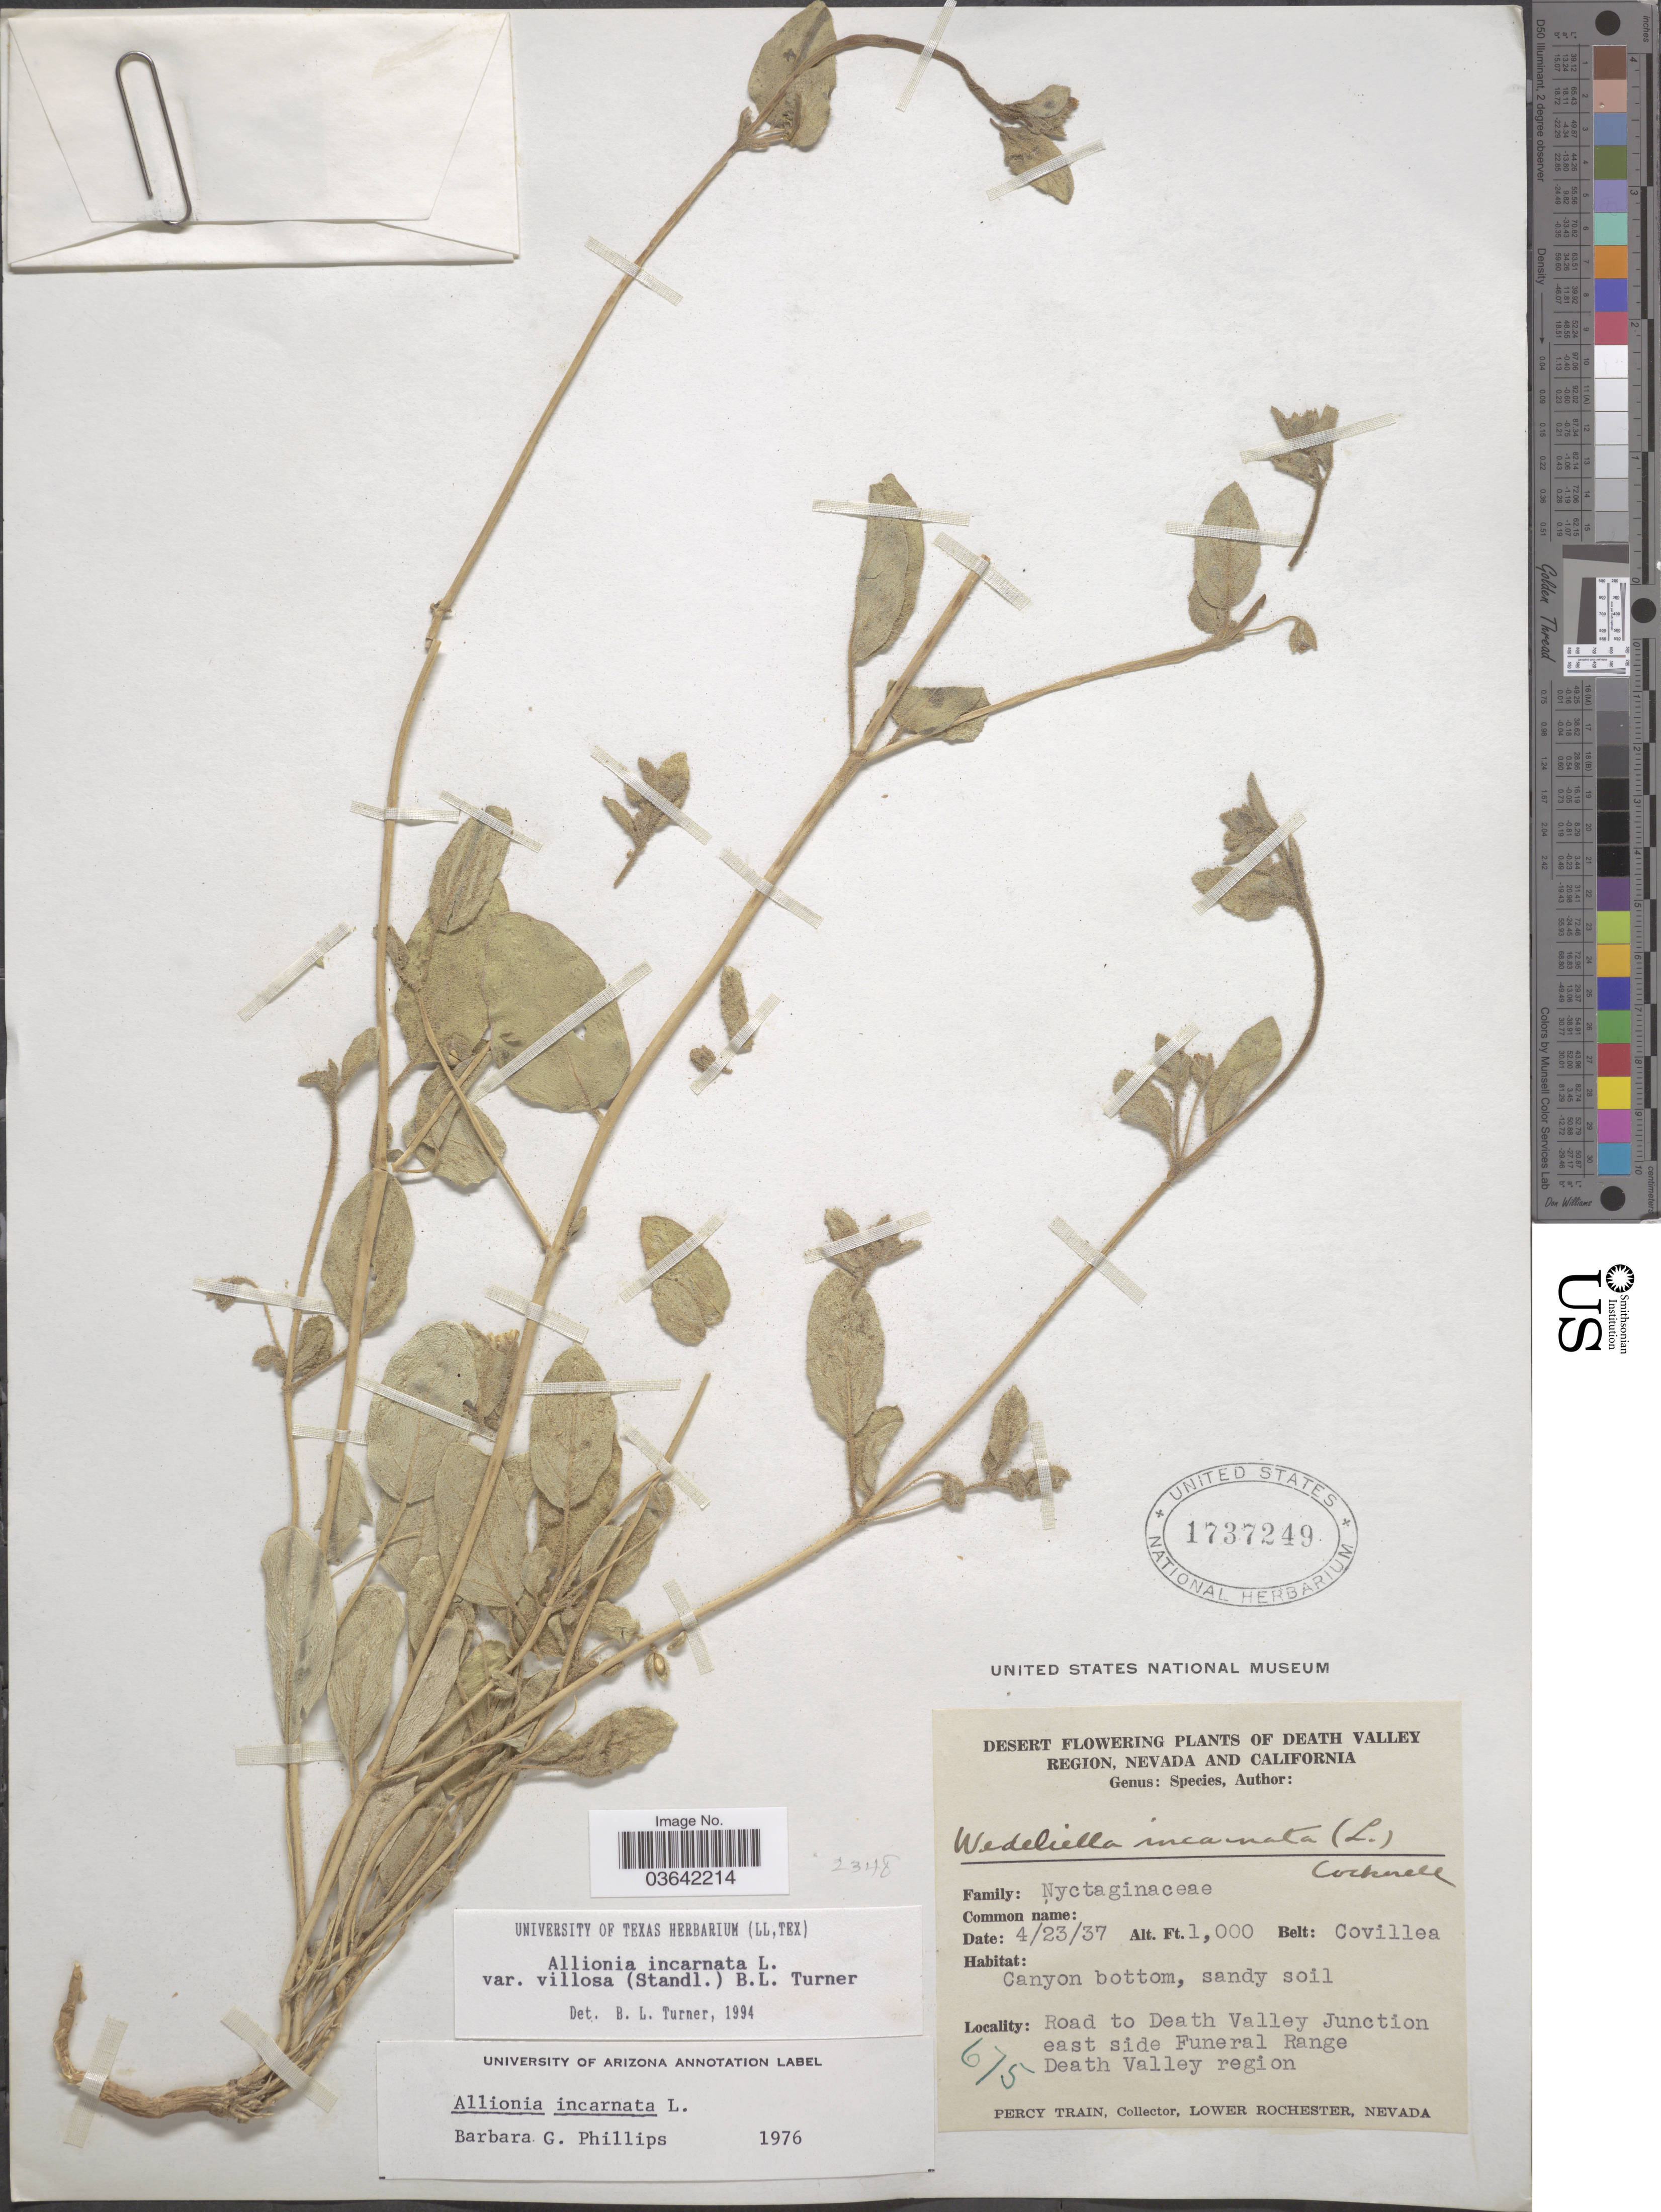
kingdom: Plantae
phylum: Tracheophyta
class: Magnoliopsida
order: Caryophyllales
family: Nyctaginaceae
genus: Allionia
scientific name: Allionia incarnata var. villosa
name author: (Standl.) B.L. Turner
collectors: P. Train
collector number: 675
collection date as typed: Transcribed d/m/y: 23/4/37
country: United States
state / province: Nevada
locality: Death Valley Region. Road to Death Valley Junction east side Funeral Range. Death Valley region.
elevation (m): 305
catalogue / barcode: US 1737249